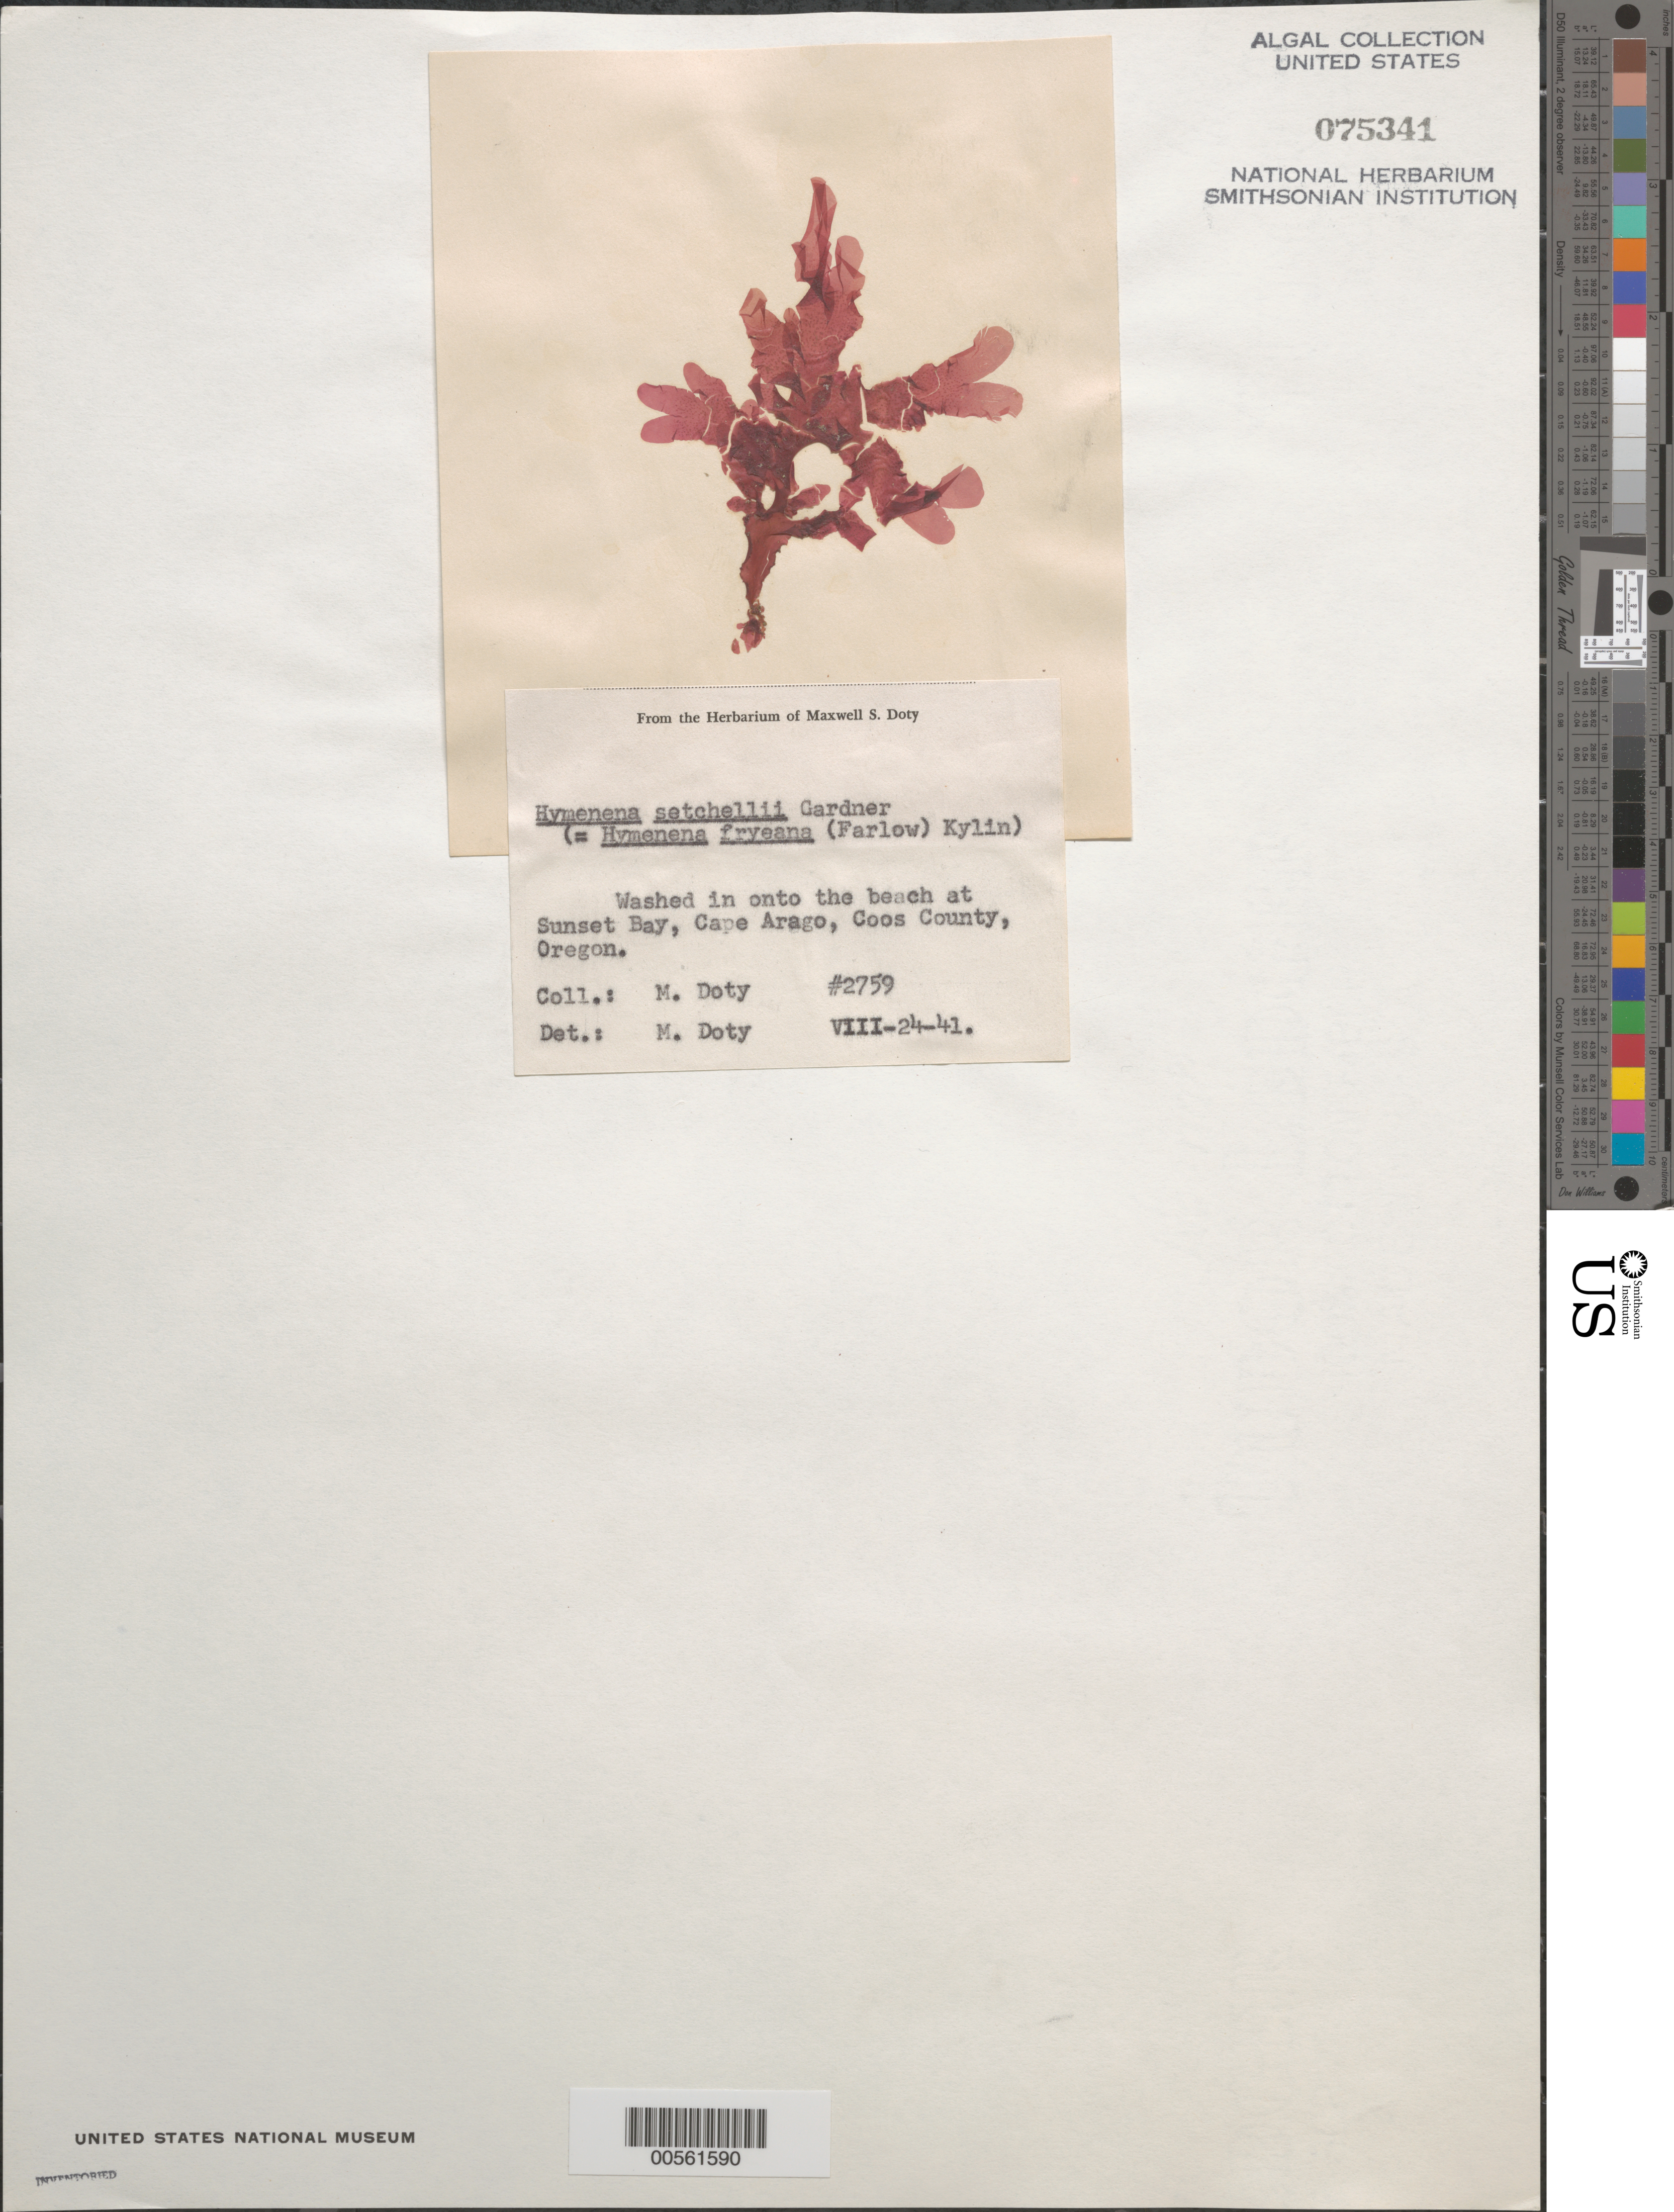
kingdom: Plantae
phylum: Rhodophyta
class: Florideophyceae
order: Ceramiales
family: Delesseriaceae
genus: Hymenena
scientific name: Hymenena setchellii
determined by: Doty, M. S.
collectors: M. S. Doty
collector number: MSD 2759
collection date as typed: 24 Aug 1941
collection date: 1941-08-24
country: United States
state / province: Oregon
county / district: Coos County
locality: Sunset Bay Beach, Cape Arago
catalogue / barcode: US 75341